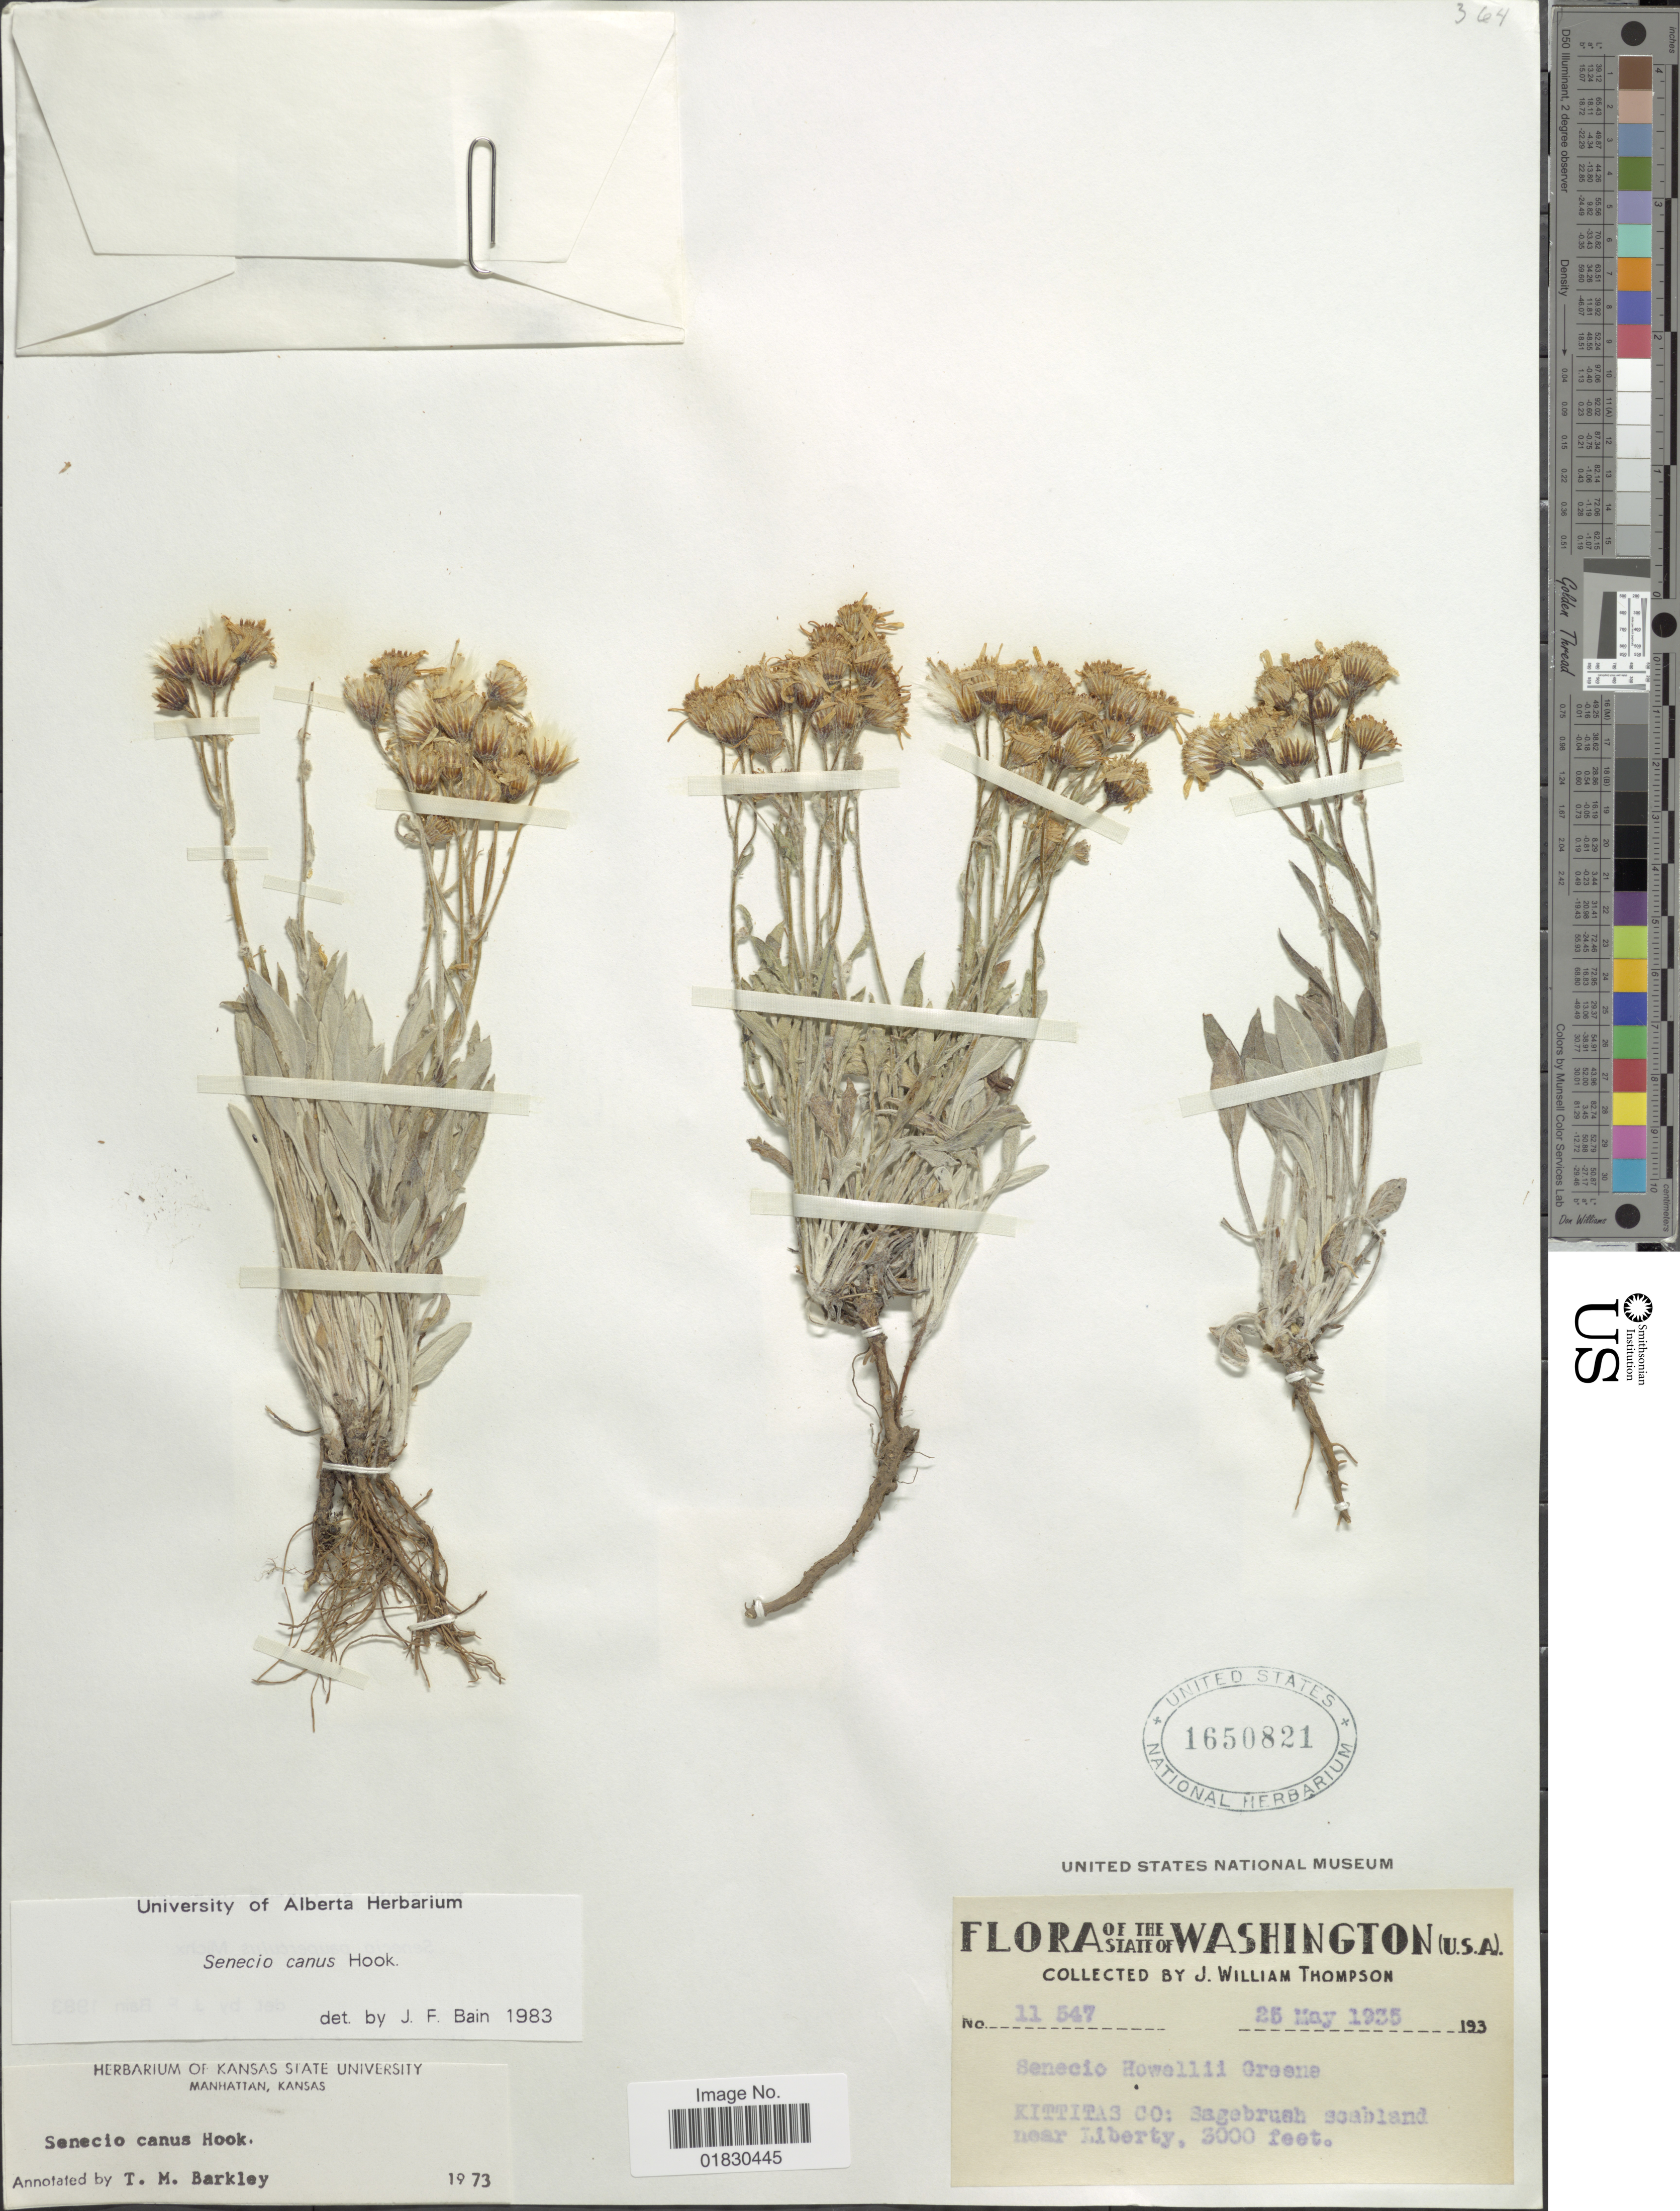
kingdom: Plantae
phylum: Tracheophyta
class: Magnoliopsida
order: Asterales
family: Asteraceae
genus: Packera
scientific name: Packera cana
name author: (Hook.) W.A. Weber & Á. Löve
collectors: J. W. Thompson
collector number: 11547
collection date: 1935-05-25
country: United States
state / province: Washington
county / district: Kittitas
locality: The State of Washington, Kittitas Co: Sagebrush scabland near Liberty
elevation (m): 914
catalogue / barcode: US 1650821